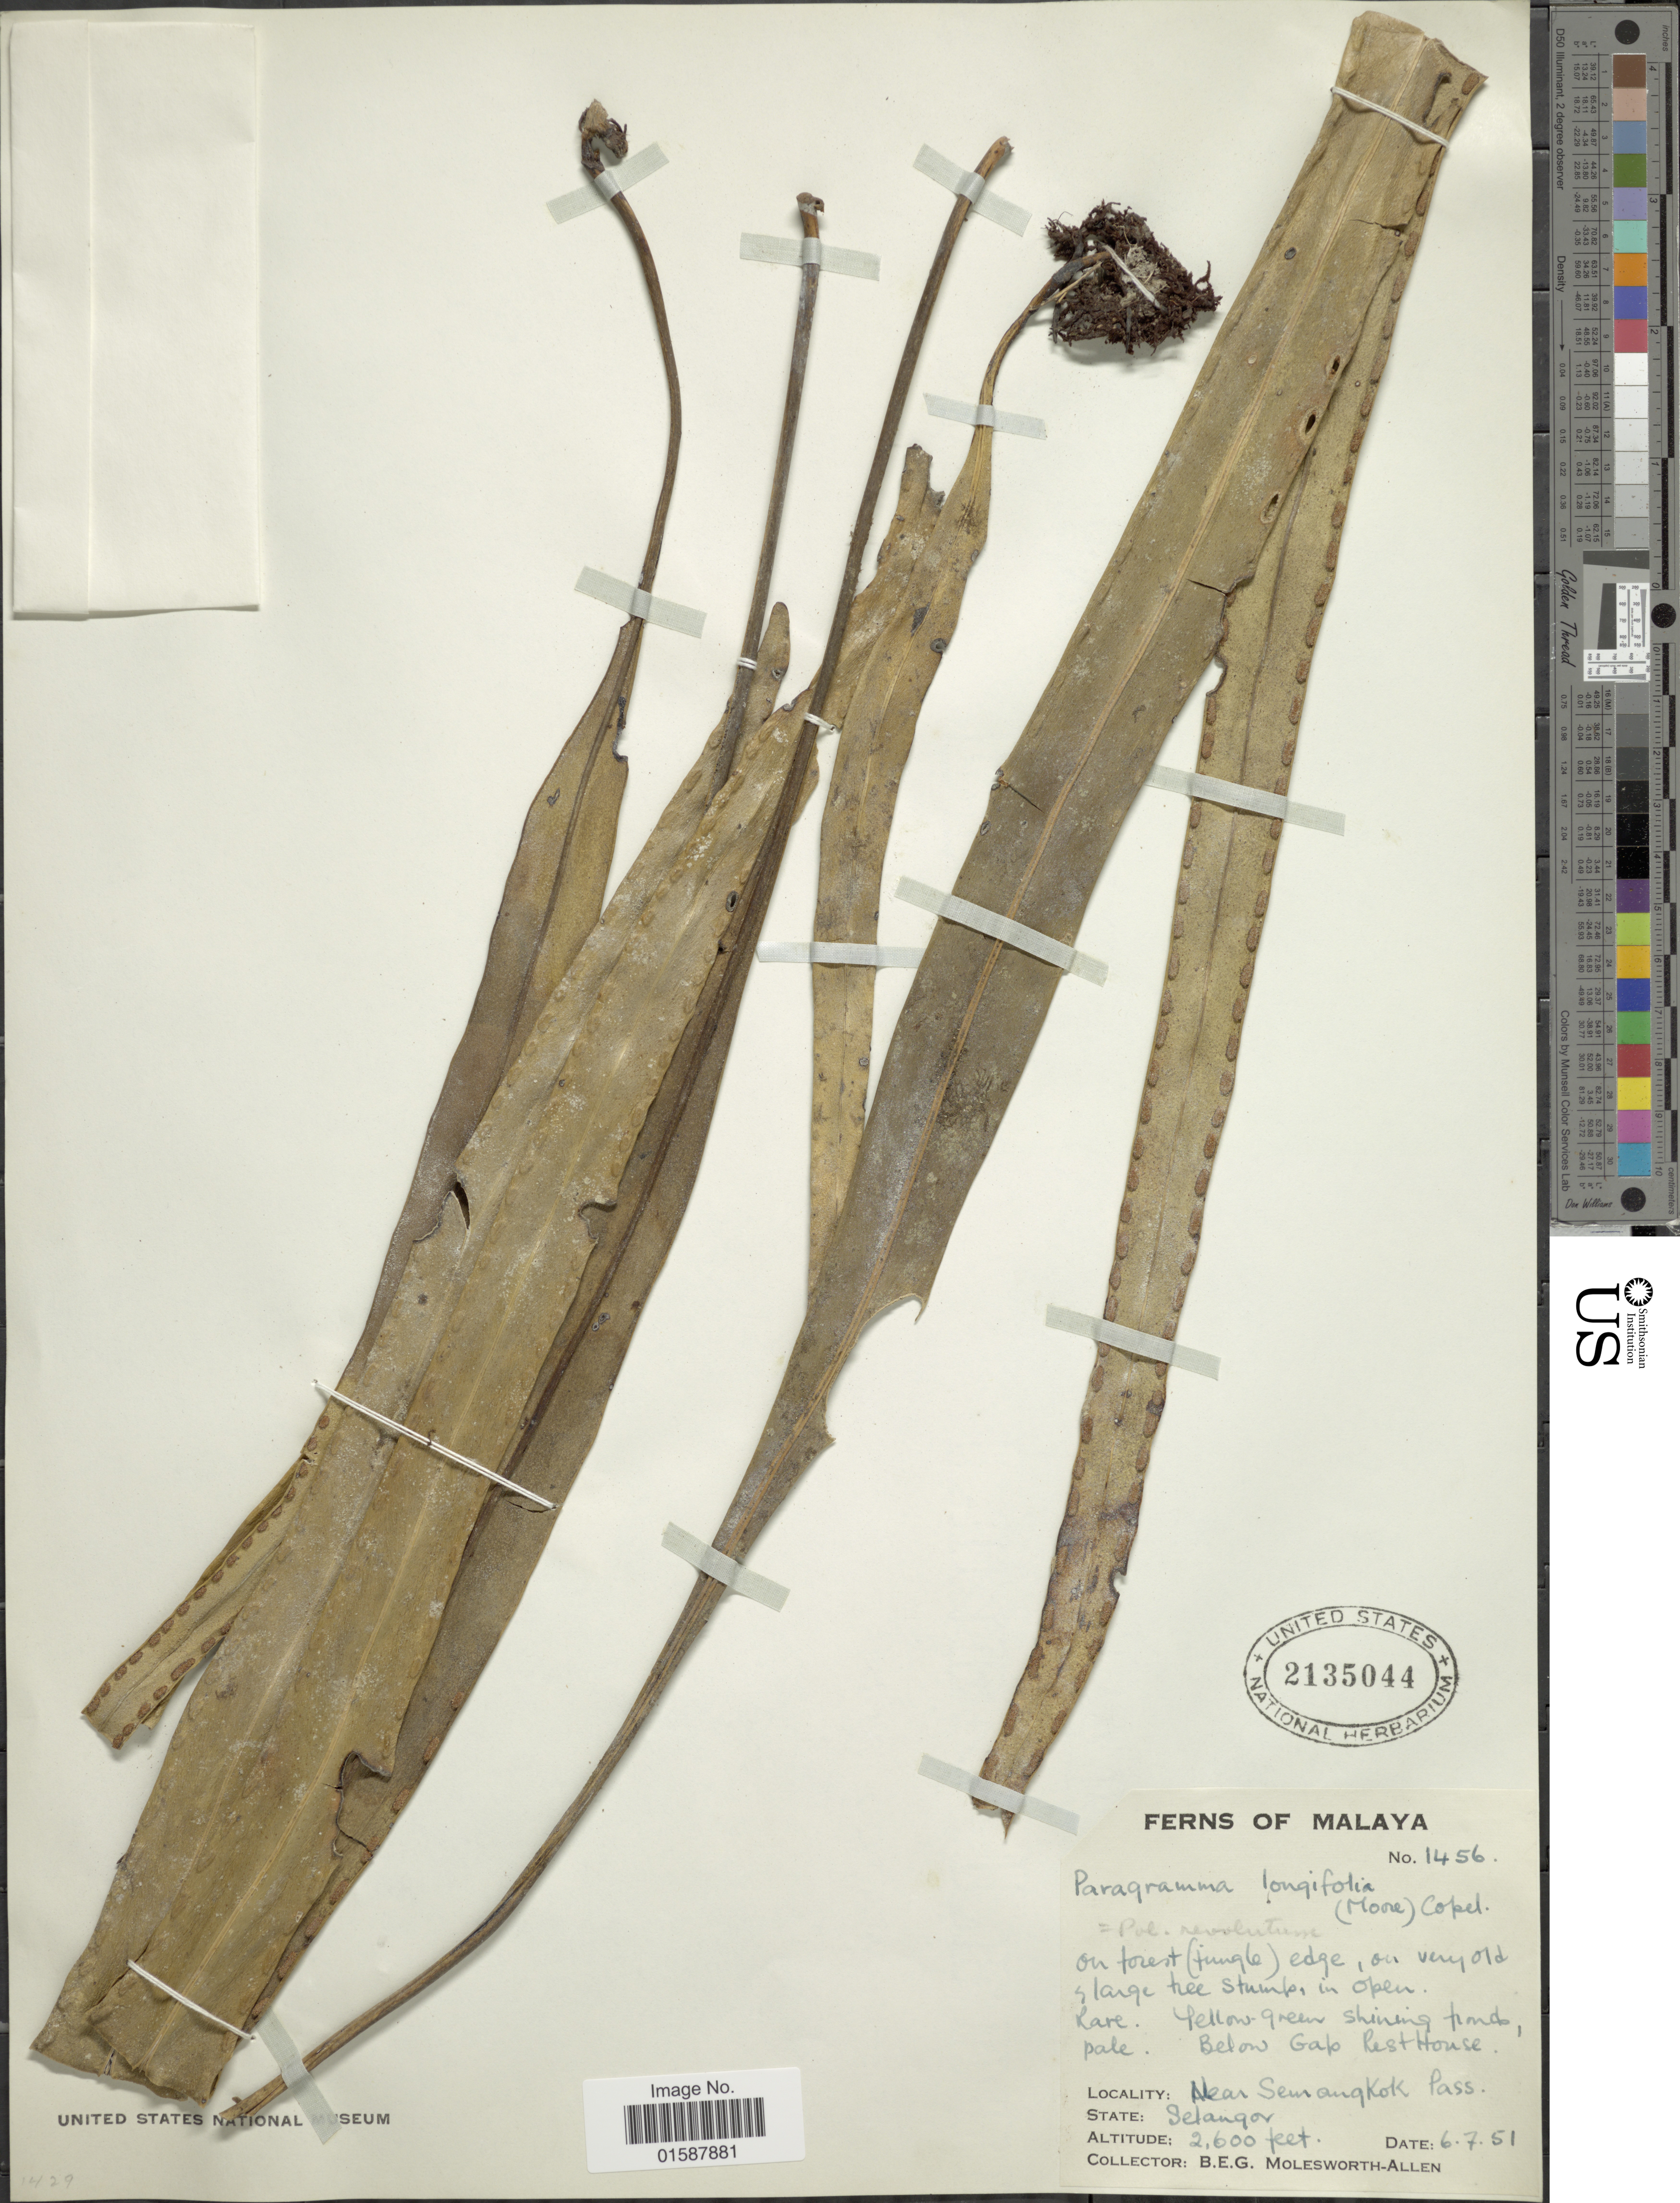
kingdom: Plantae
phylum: Tracheophyta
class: Polypodiopsida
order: Polypodiales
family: Polypodiaceae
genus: Lepisorus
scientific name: Lepisorus revoluta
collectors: B. E. G. Molesworth-Allen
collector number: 1456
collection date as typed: Transcribed d/m/y: 6/7/51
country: Malaysia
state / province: Selangor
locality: Below Gap Rest House, near Semangkok Pass.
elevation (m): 792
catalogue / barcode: US 2135044